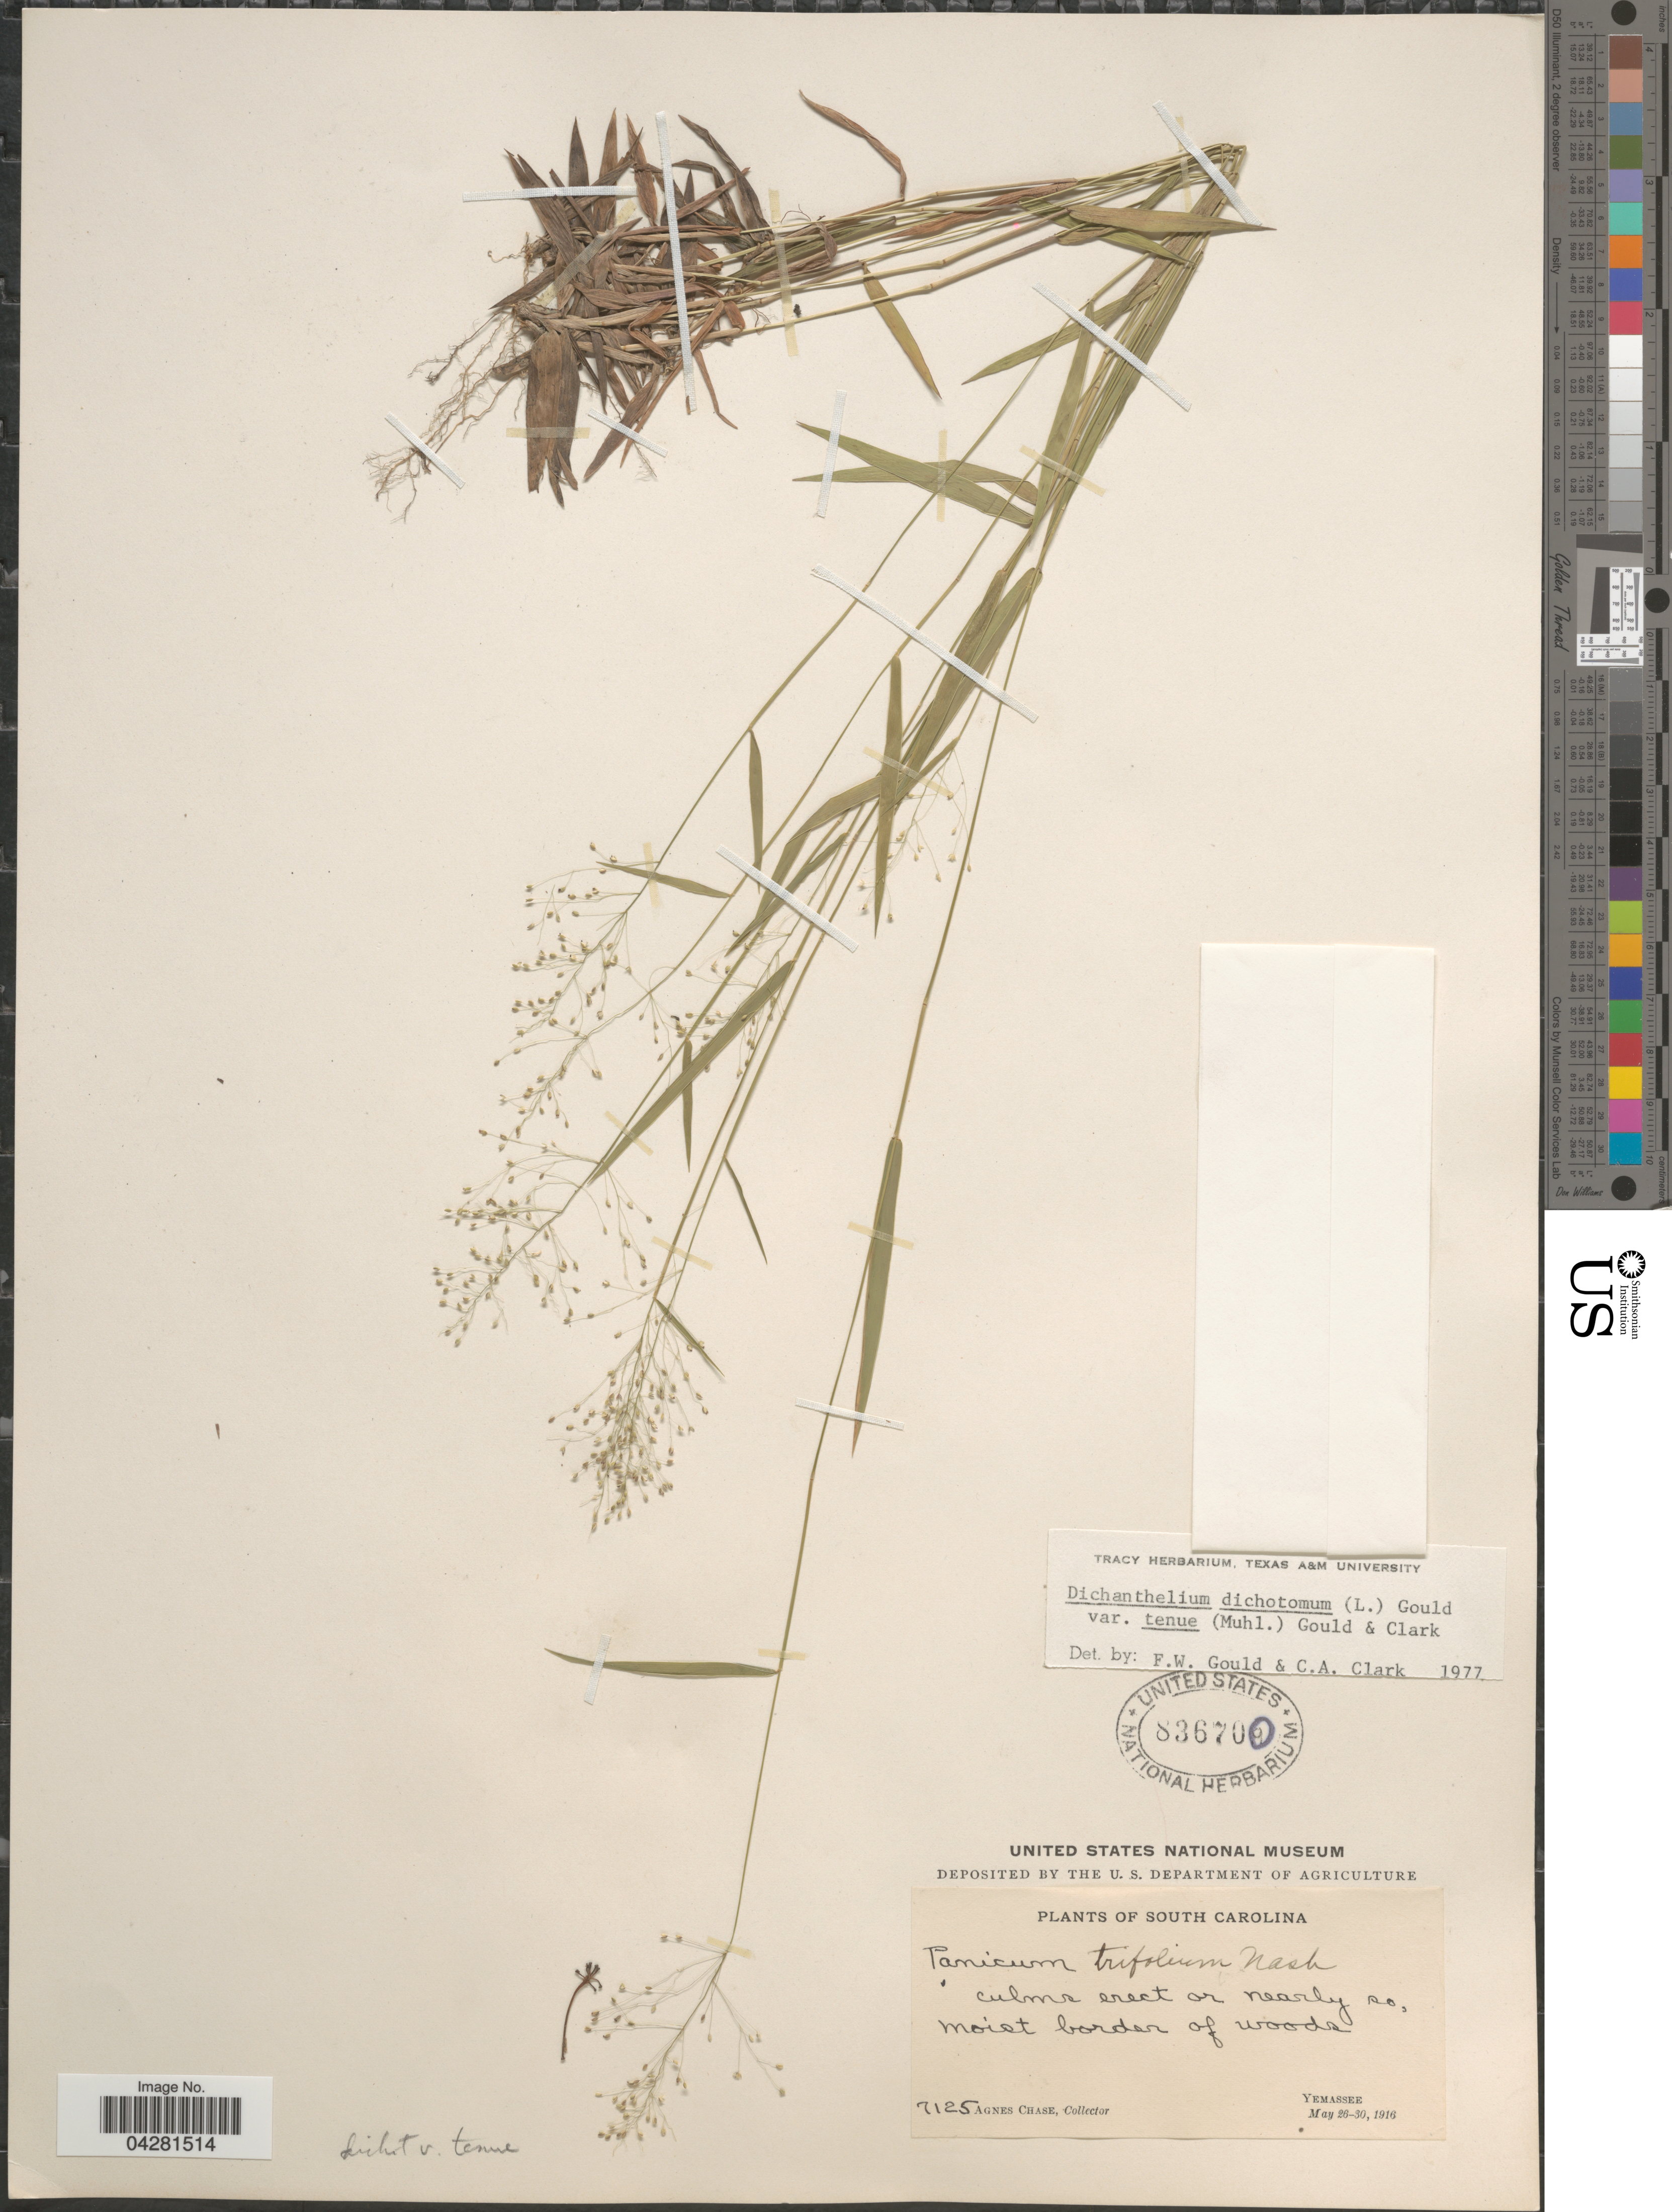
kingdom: Plantae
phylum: Tracheophyta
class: Liliopsida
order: Poales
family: Poaceae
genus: Dichanthelium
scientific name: Dichanthelium dichotomum var. unciphyllum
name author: (Trin.) Davidse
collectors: A. Chase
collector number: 7125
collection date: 1916-05-26/1916-05-30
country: United States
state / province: South Carolina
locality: Moist border of woods. Yemassee.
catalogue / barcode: US 836700